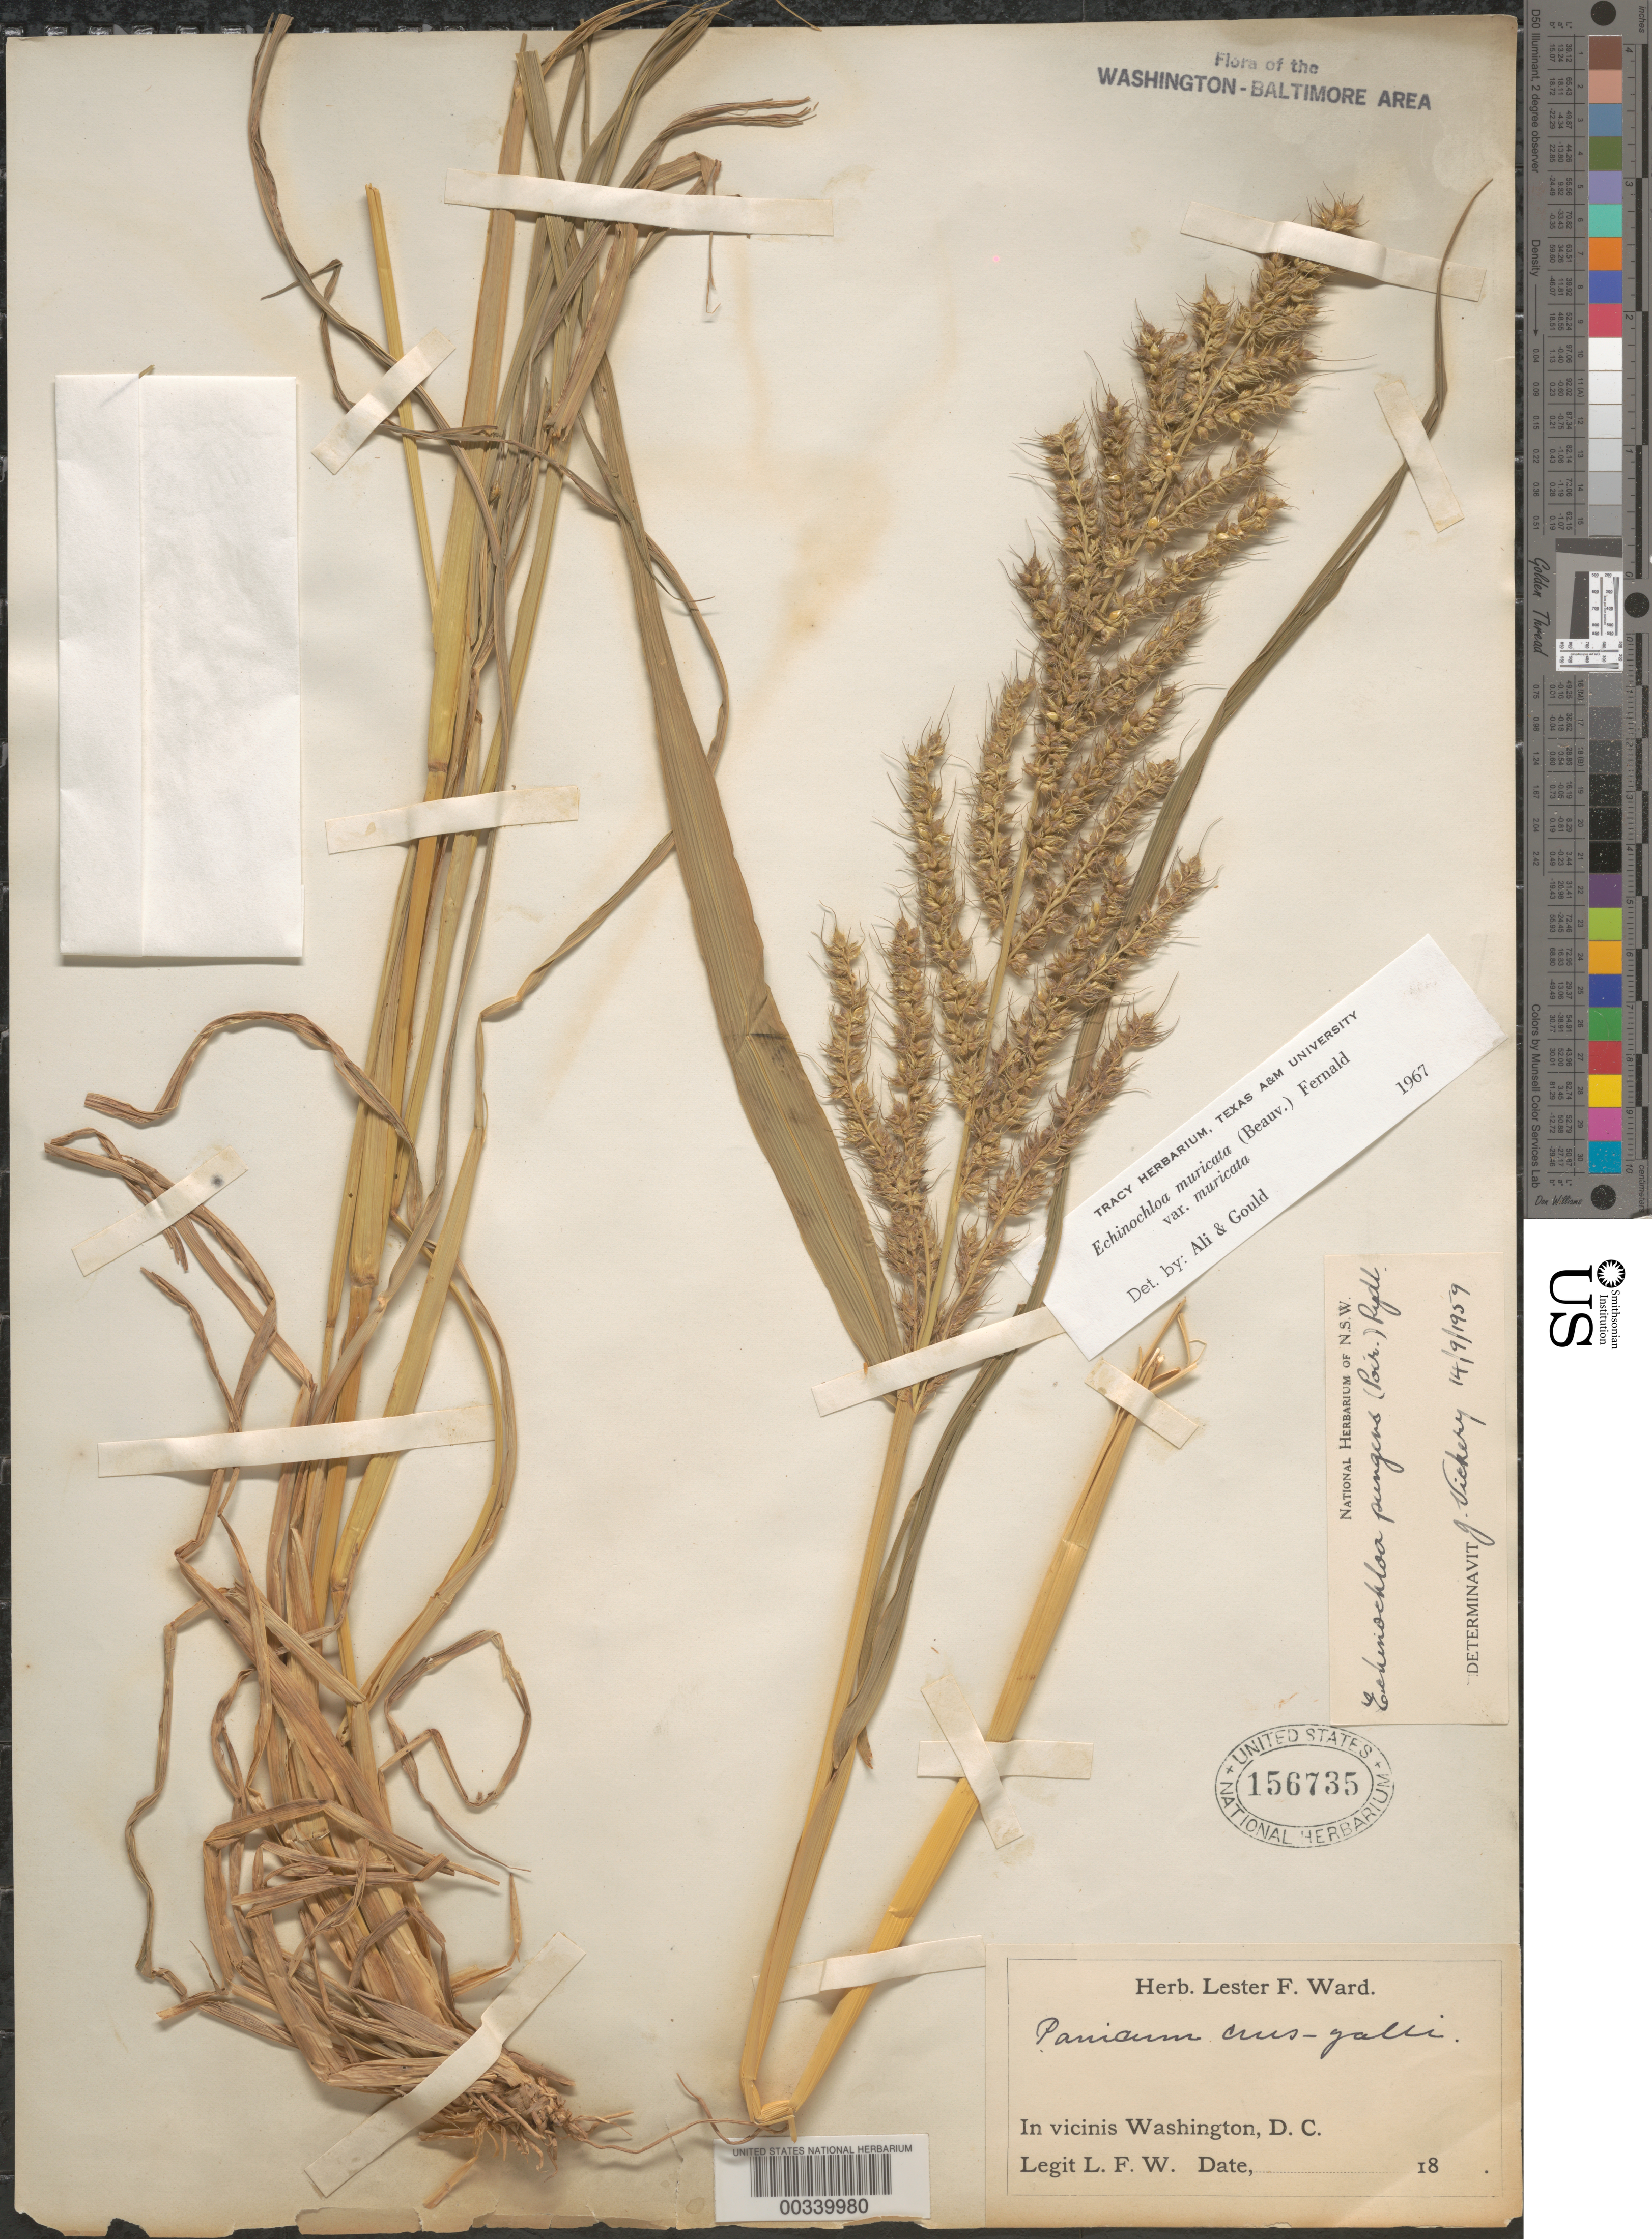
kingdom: Plantae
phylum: Tracheophyta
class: Liliopsida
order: Poales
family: Poaceae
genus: Echinochloa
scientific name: Echinochloa muricata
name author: (P. Beauv.) Fernald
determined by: Ali, M. A.; Gould, F. W.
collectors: L. F. Ward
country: United States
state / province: District of Columbia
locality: Washington DC and vicinity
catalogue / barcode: US 156735